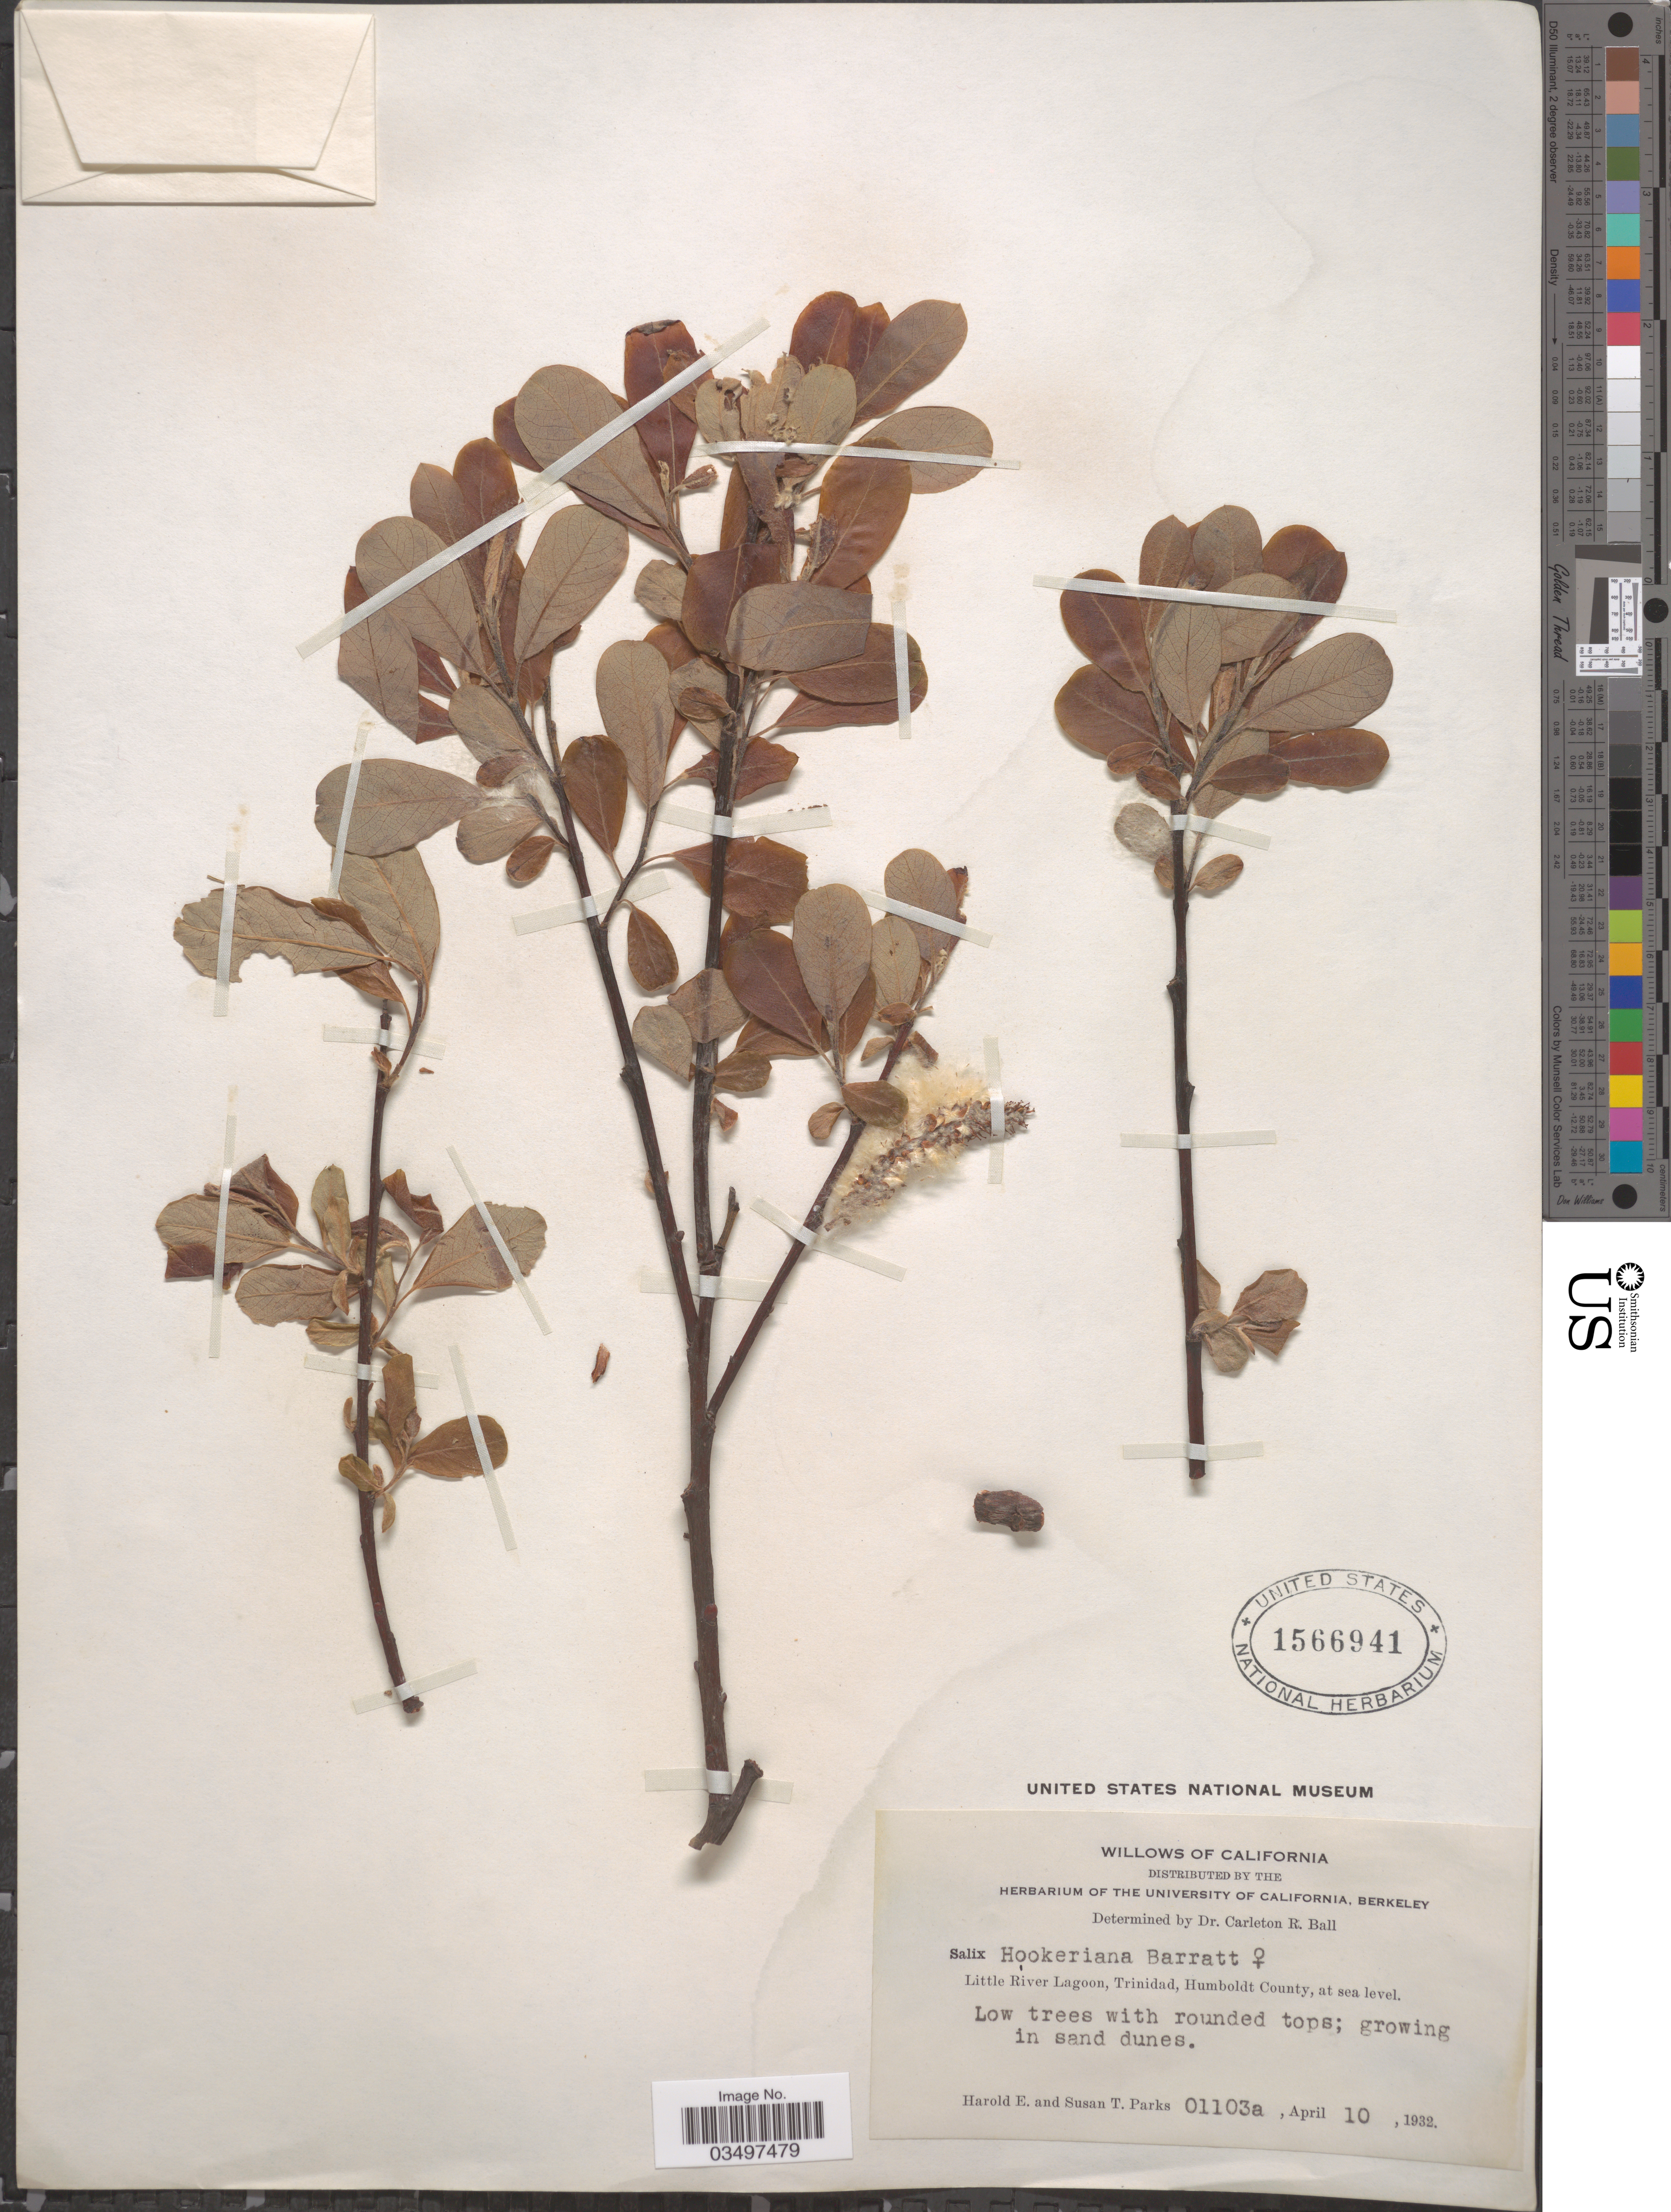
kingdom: Plantae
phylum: Tracheophyta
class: Magnoliopsida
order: Malpighiales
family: Salicaceae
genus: Salix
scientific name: Salix hookeriana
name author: Barratt ex Hook.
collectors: H. E. Parks & S. Parks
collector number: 01103a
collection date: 1932-04-10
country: United States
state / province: California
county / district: Humboldt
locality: Little River Lagoon, Trinidad, Humboldt County.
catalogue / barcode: US 1566941